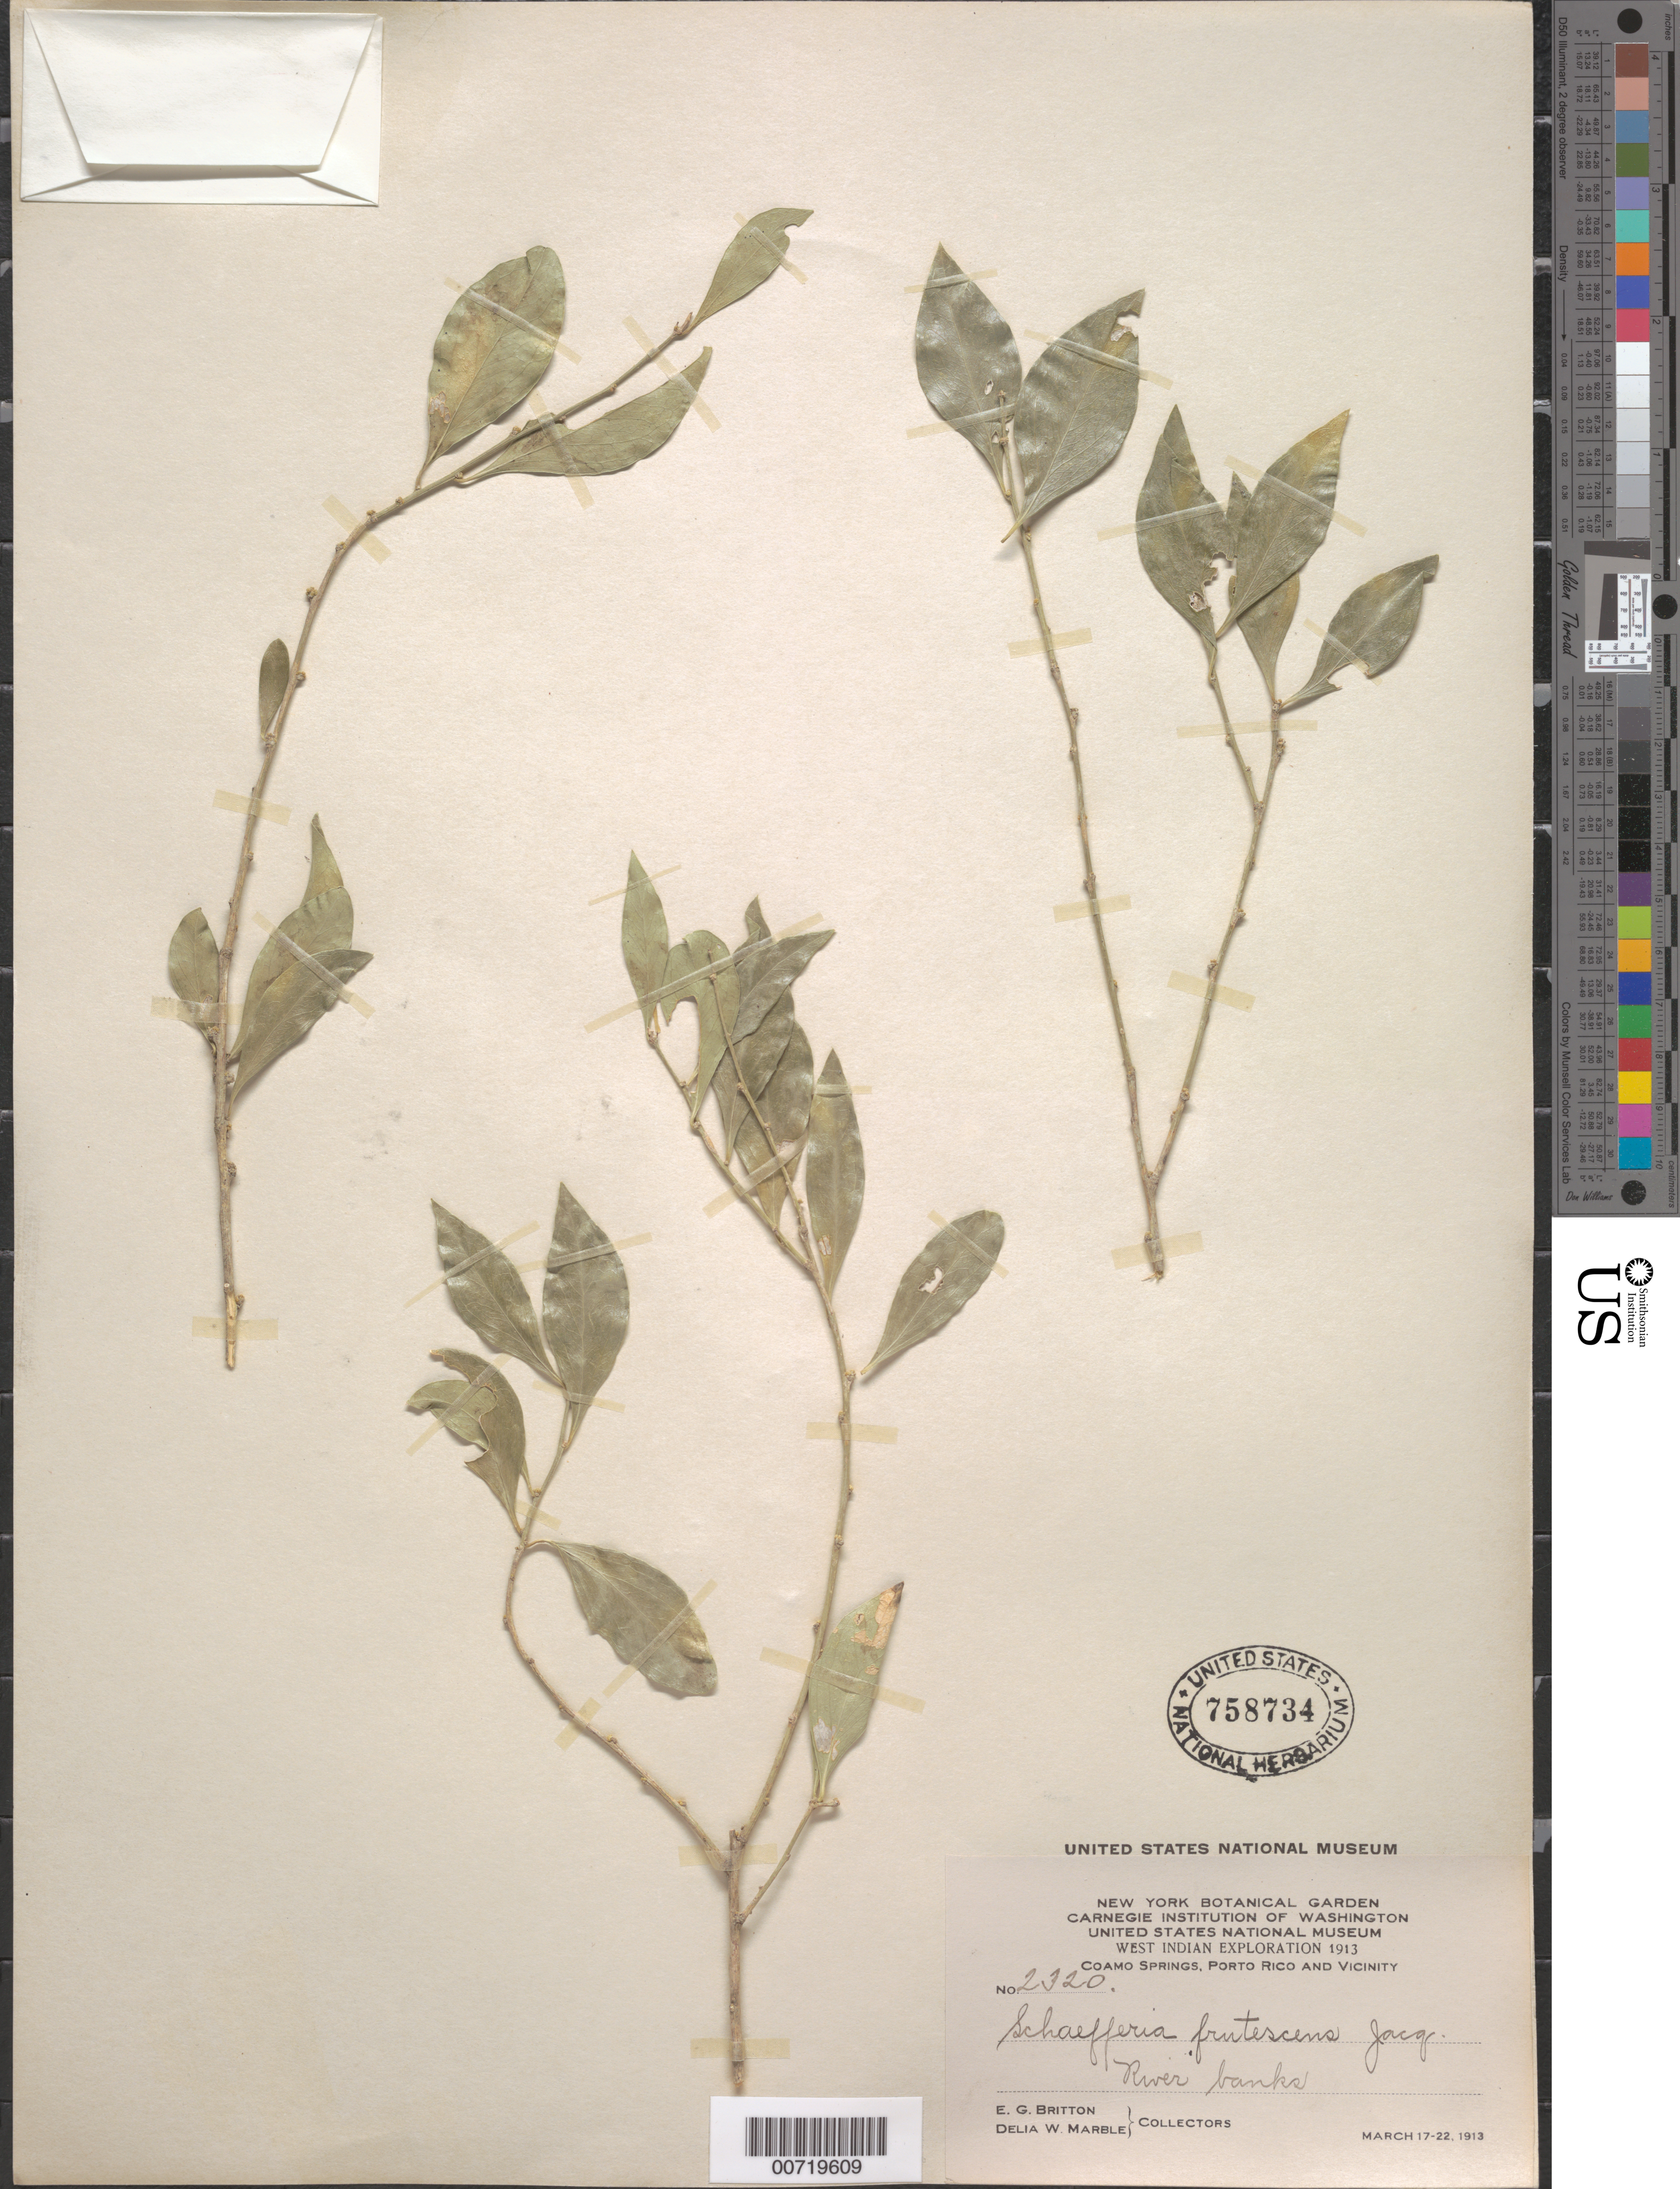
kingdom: Plantae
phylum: Tracheophyta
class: Magnoliopsida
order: Celastrales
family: Celastraceae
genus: Schaefferia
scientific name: Schaefferia frutescens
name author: Jacq.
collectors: E. G. Britton & D. W. Marble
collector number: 2320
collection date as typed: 17 Mar 1913 to 22 Mar 1913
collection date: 1913-03-17/1913-03-22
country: Puerto Rico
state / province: Coamo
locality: Coamo Springs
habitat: River banks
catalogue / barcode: US 758734